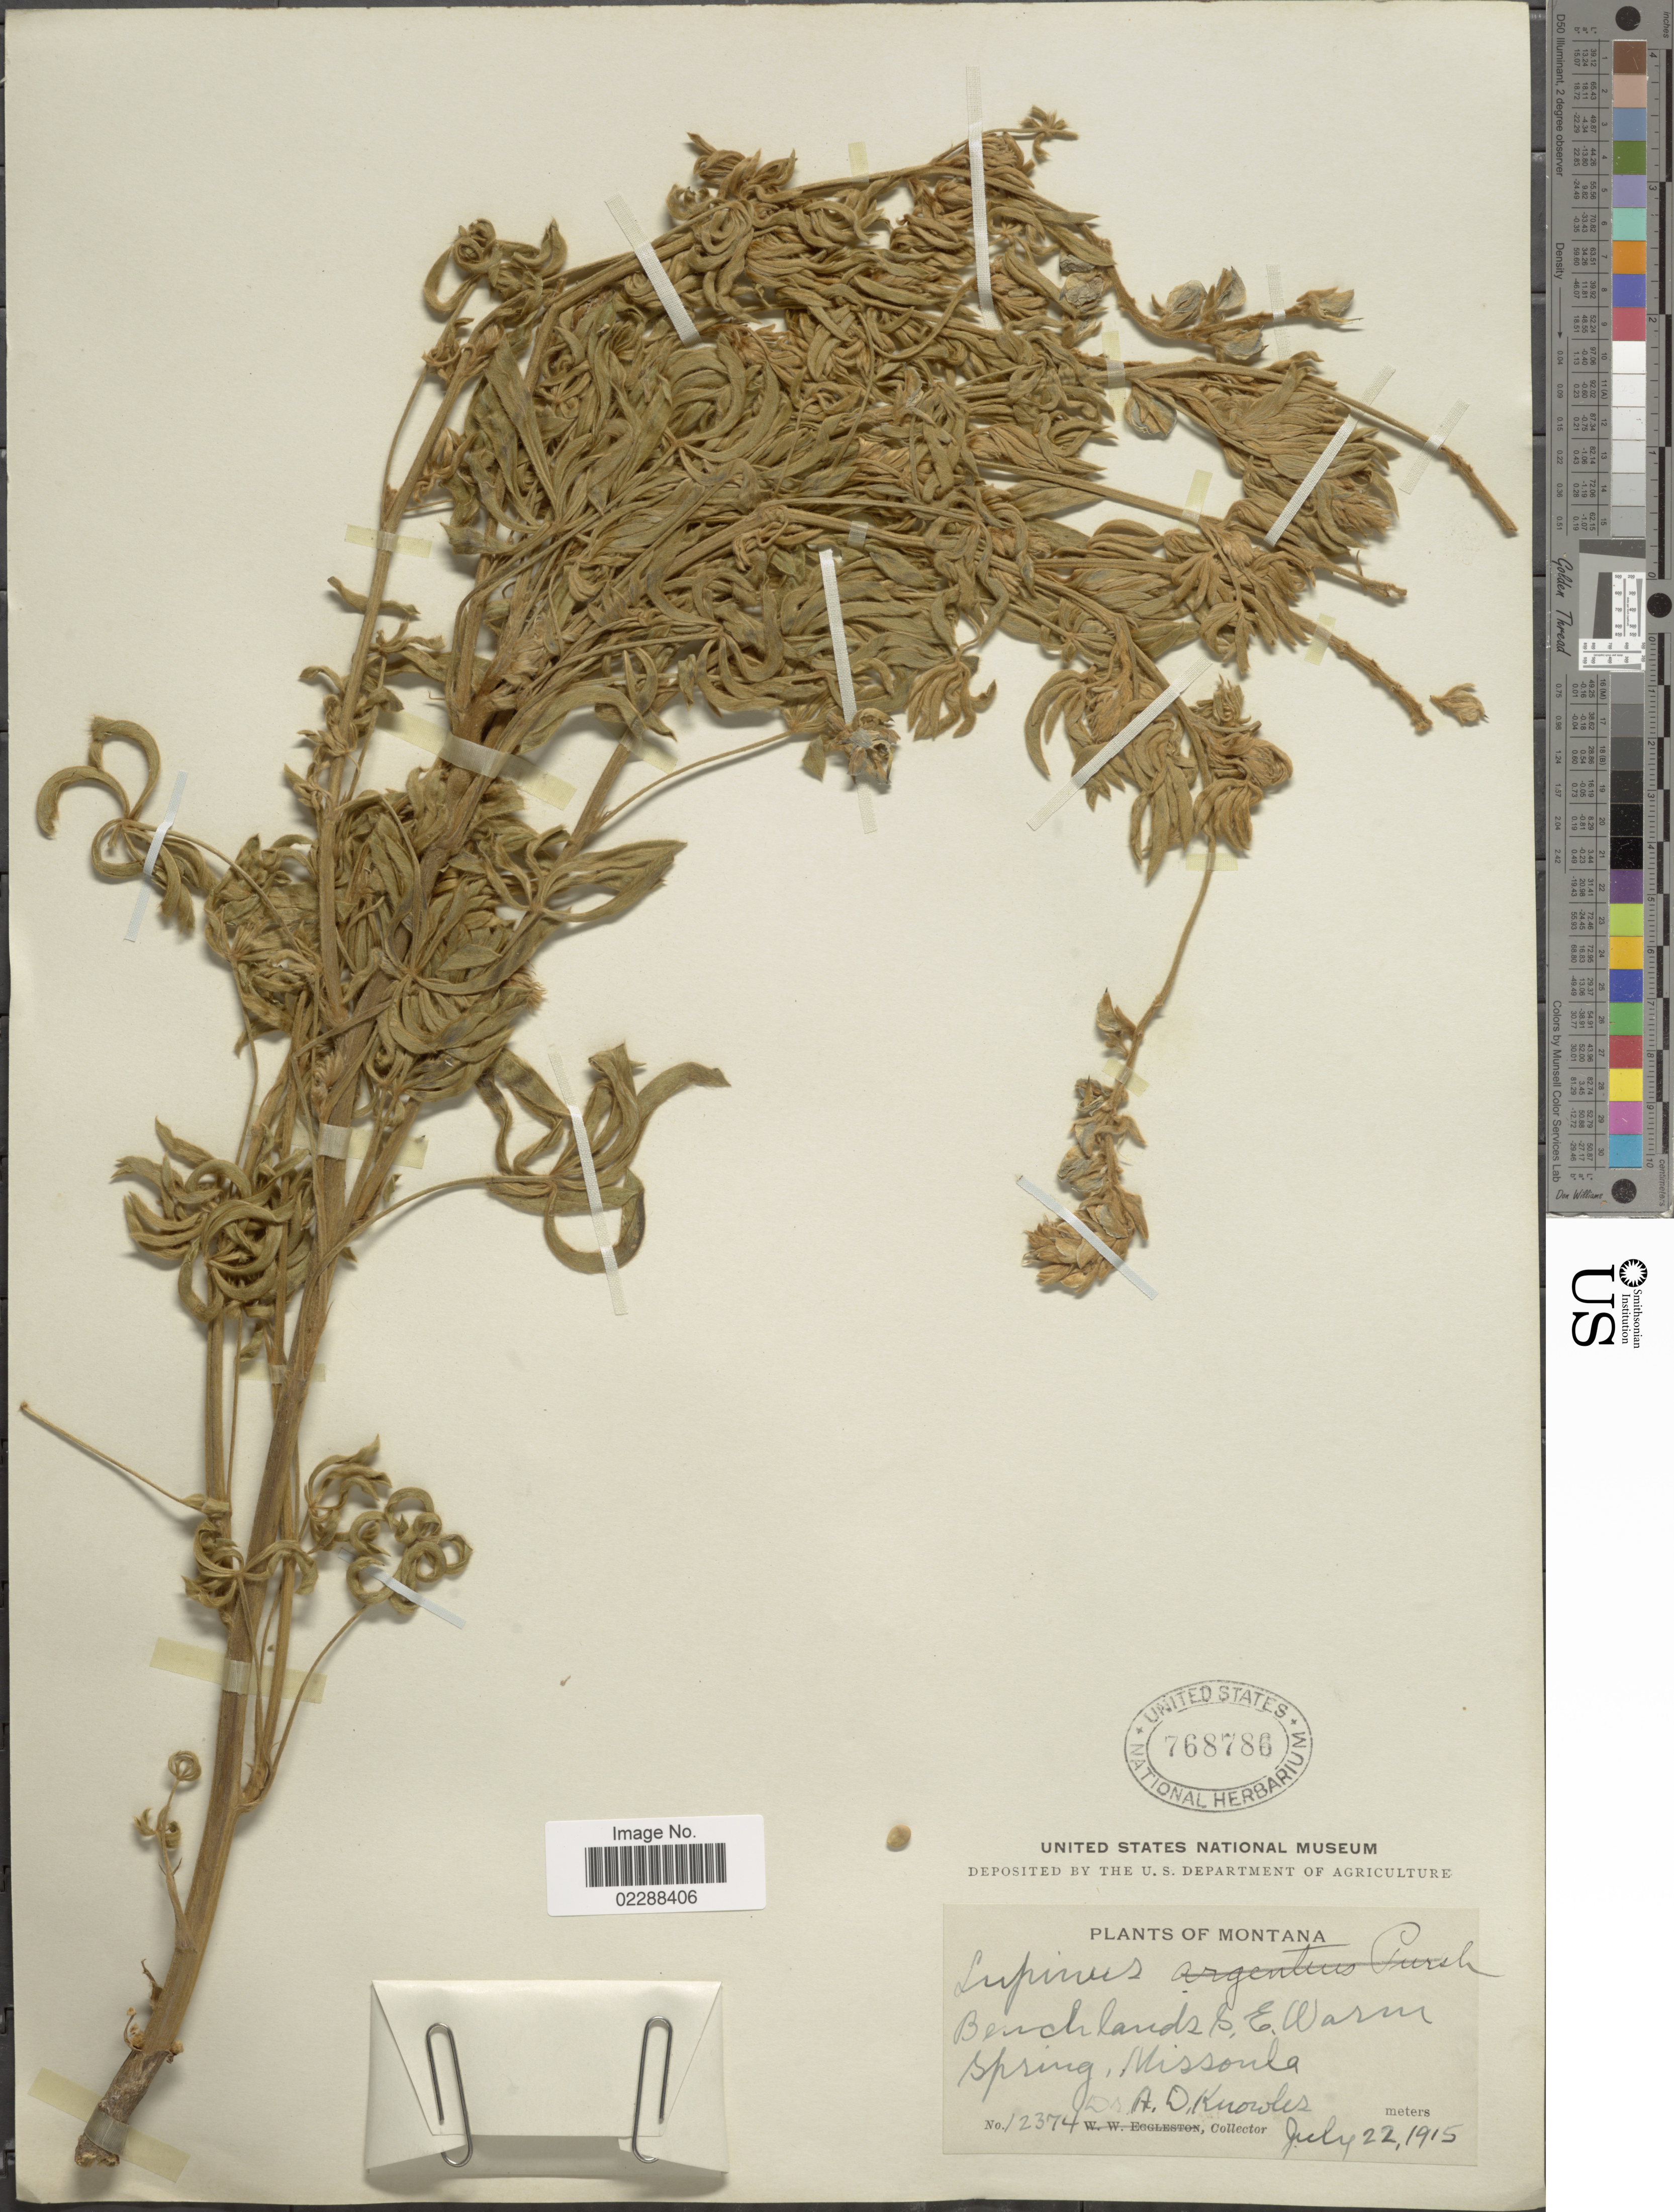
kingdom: Plantae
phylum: Tracheophyta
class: Magnoliopsida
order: Fabales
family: Fabaceae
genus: Lupinus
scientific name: Lupinus sp.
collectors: A. Knowles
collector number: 12374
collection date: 1915-07-22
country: United States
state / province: Montana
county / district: Missoula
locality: Bench lands S. E. Warm Spring, Missoula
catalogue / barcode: US 768786